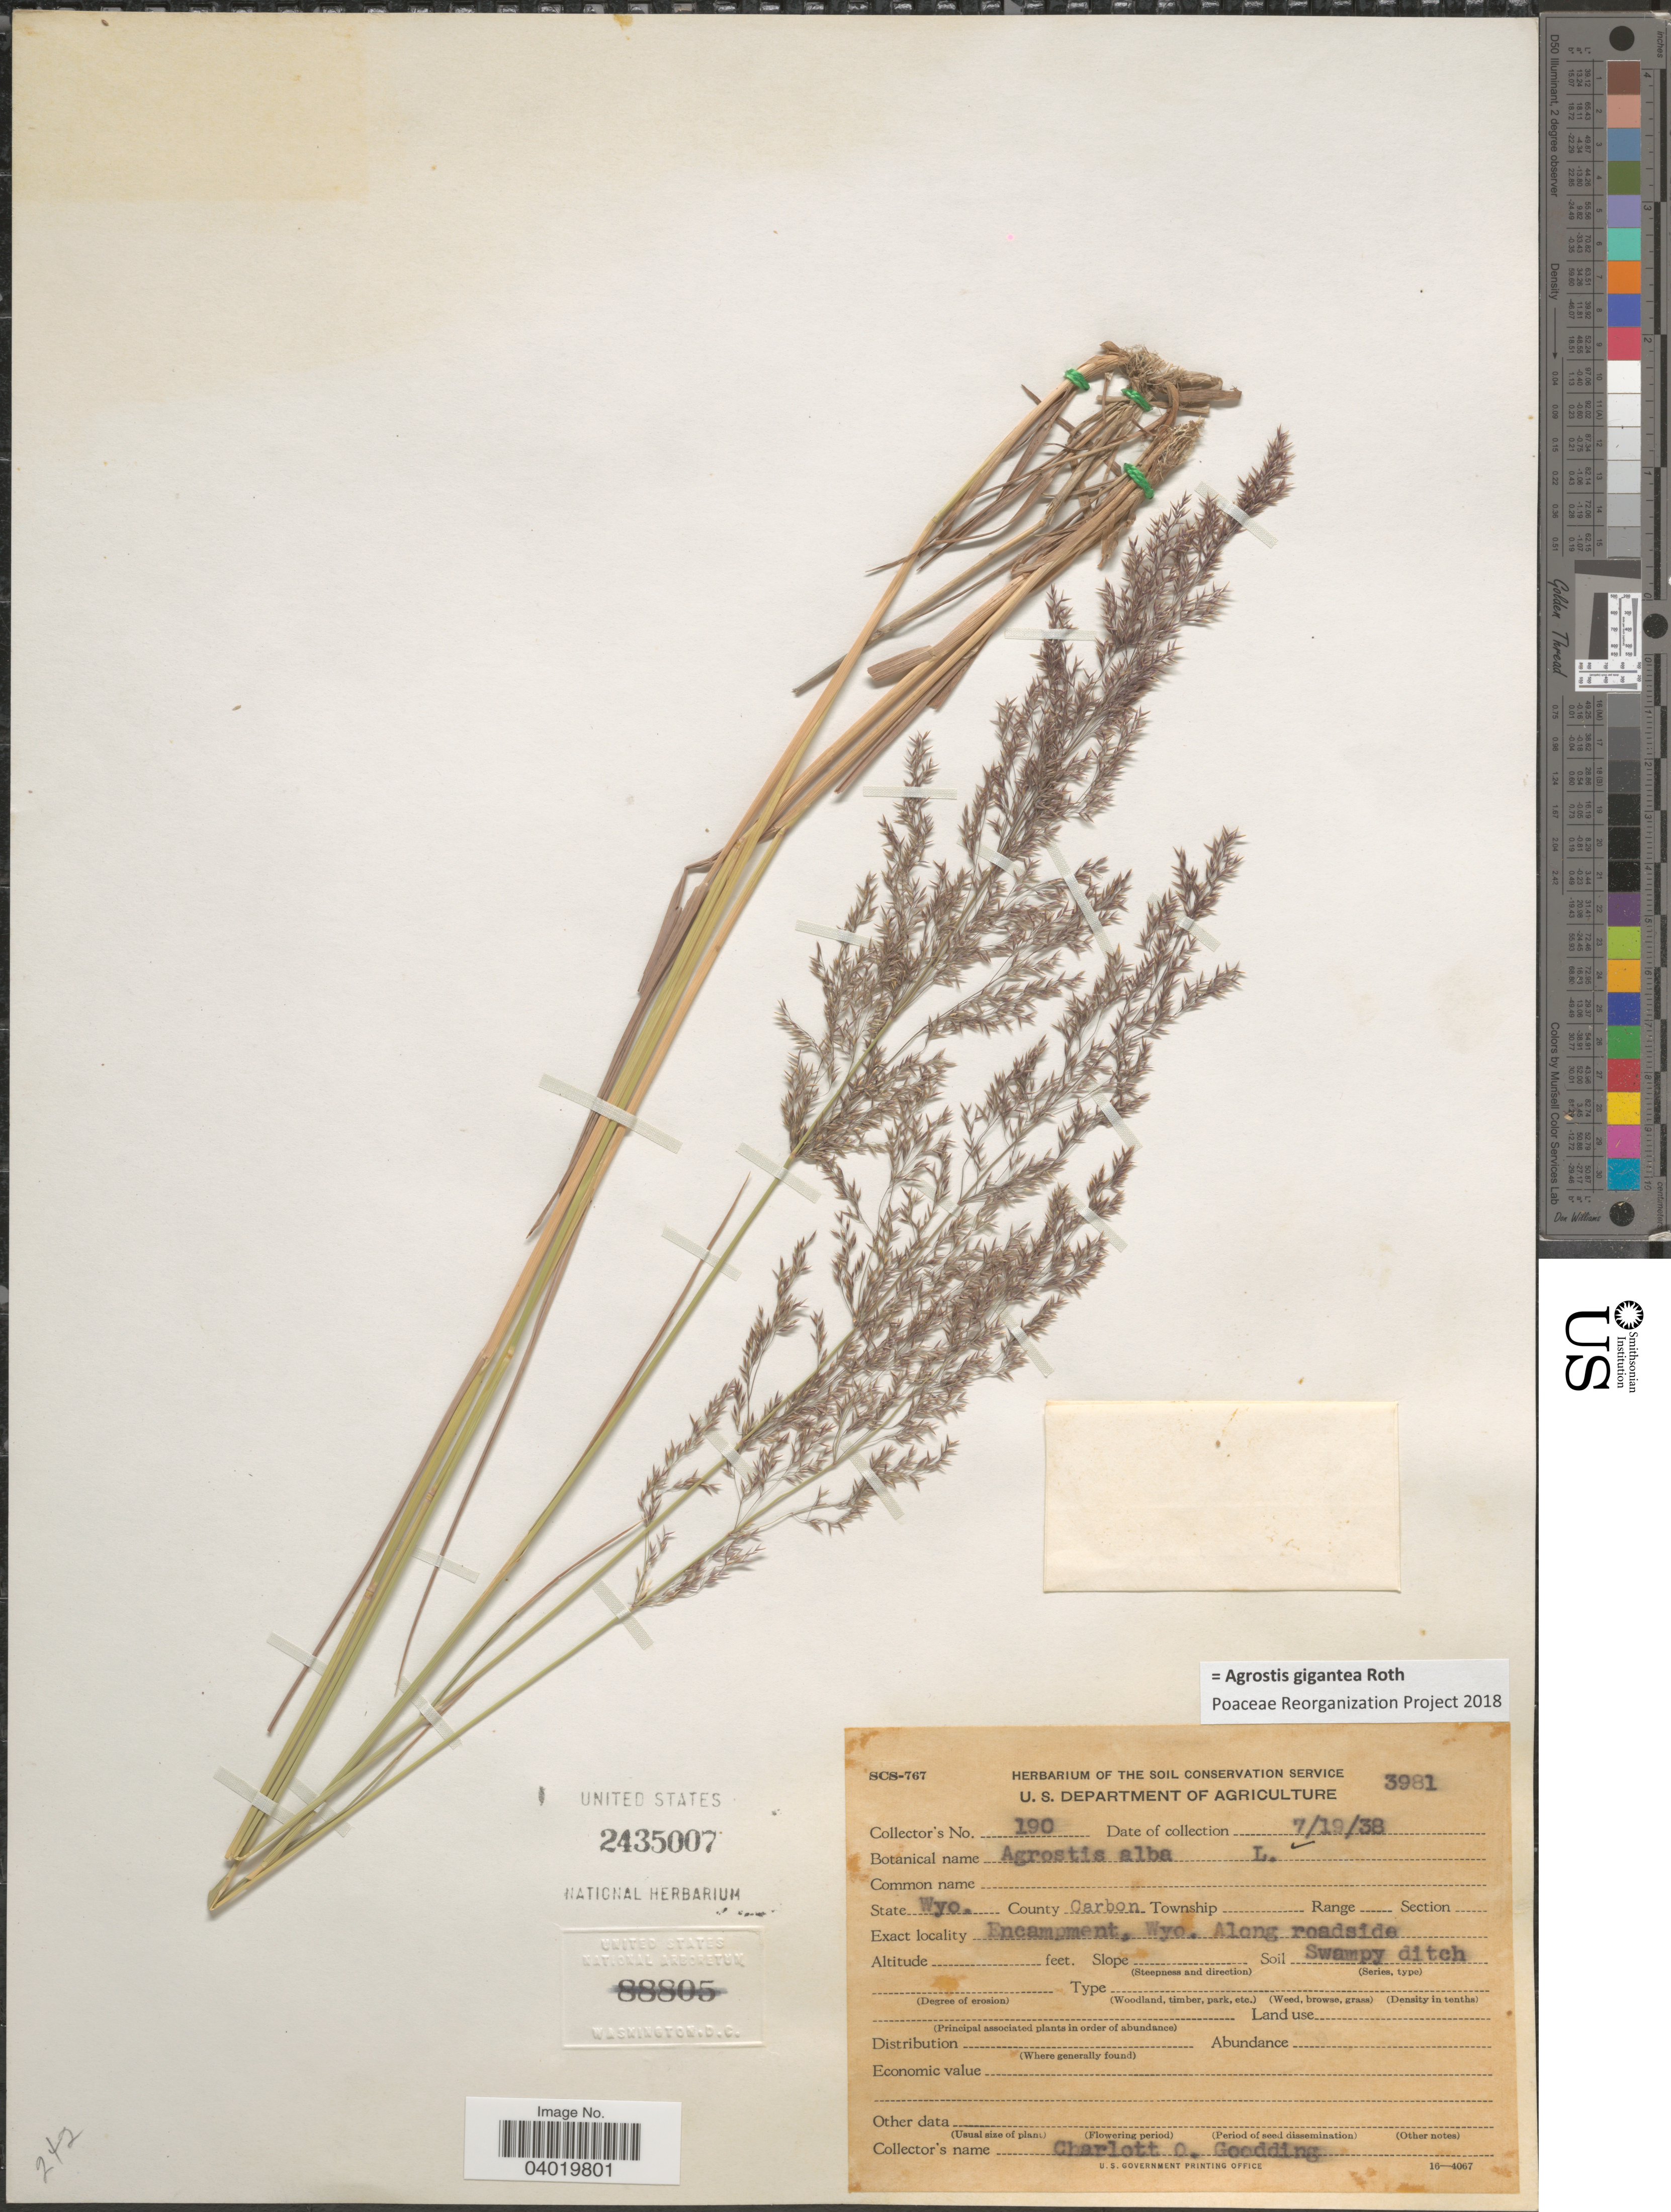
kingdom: Plantae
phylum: Tracheophyta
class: Liliopsida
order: Poales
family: Poaceae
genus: Agrostis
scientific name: Agrostis gigantea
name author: Roth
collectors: C. Goodding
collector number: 190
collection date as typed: Transcribed d/m/y: 19/7/38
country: United States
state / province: Wyoming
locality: County Carbon. Encampment. Along roadside.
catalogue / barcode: US 2435007